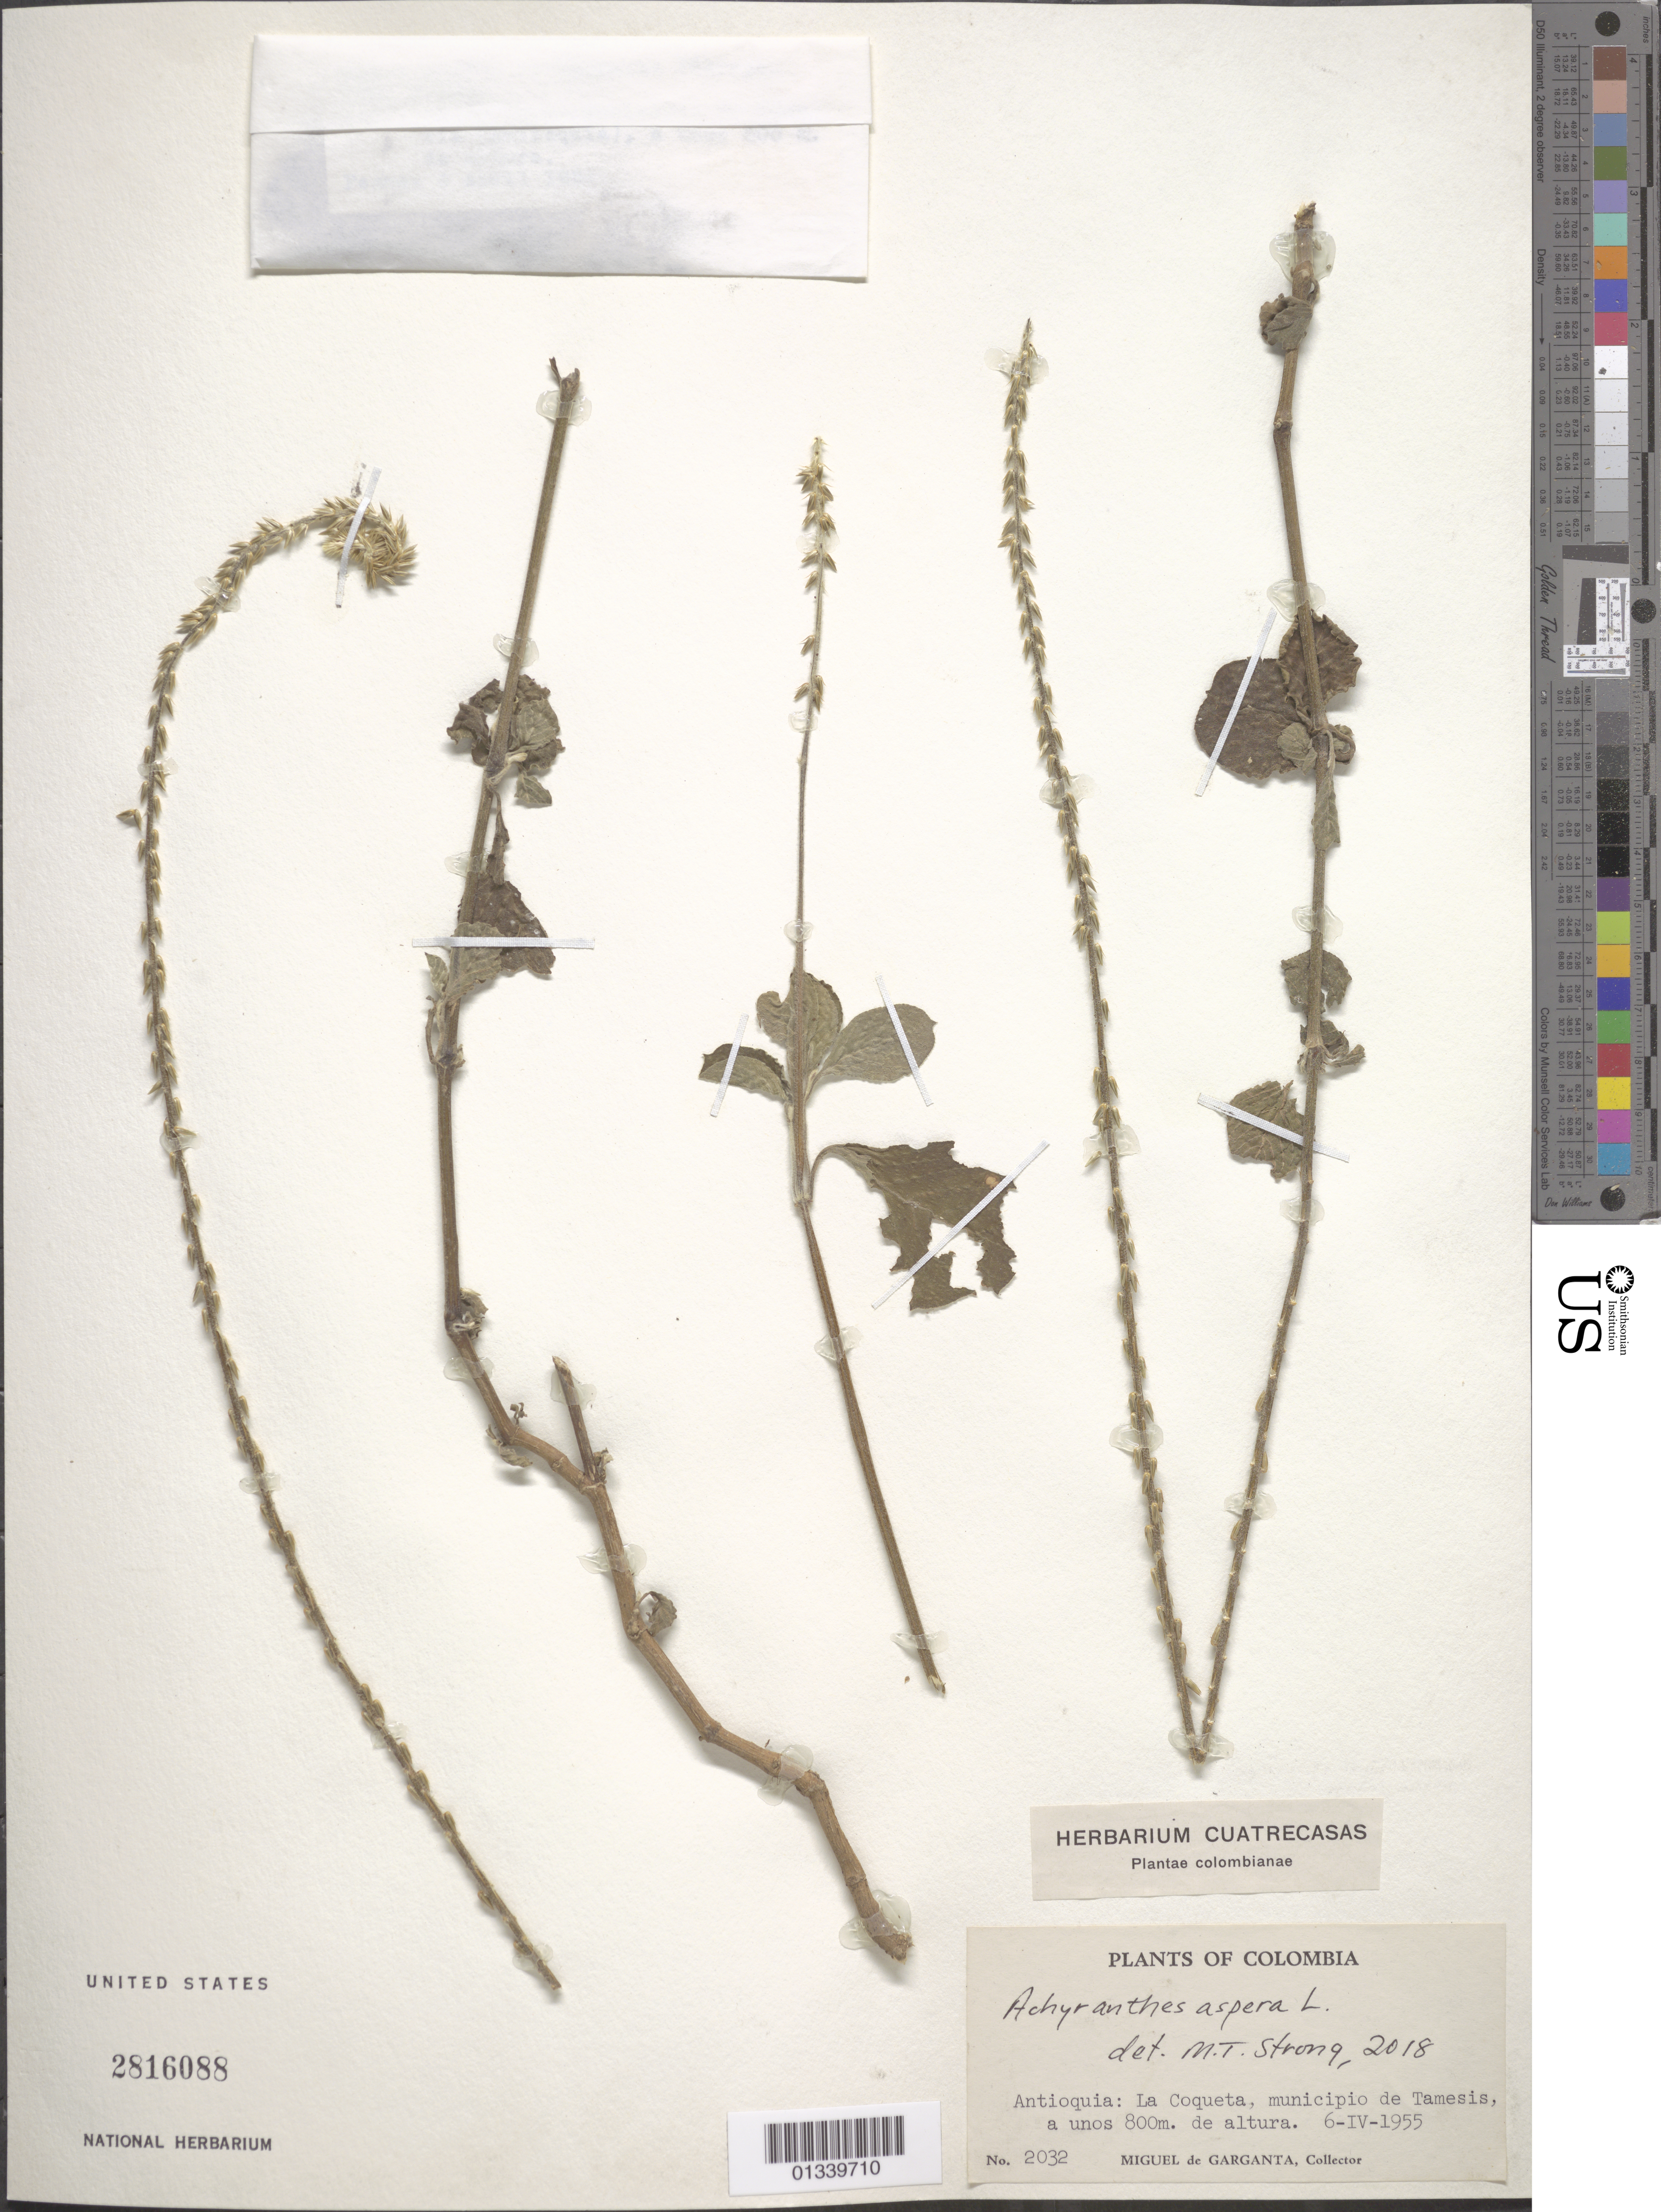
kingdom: Plantae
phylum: Tracheophyta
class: Magnoliopsida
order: Caryophyllales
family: Amaranthaceae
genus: Achyranthes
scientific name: Achyranthes aspera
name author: L.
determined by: Strong, M. T., (US), Smithsonian Institution - National Museum of Natural History (UNITED STATES)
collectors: M. Garganta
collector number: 2032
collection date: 1955-04-06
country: Colombia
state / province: Antioquia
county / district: Tamesis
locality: La Coqueta, municipio de Tamesis.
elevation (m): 800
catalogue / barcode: US 2816088